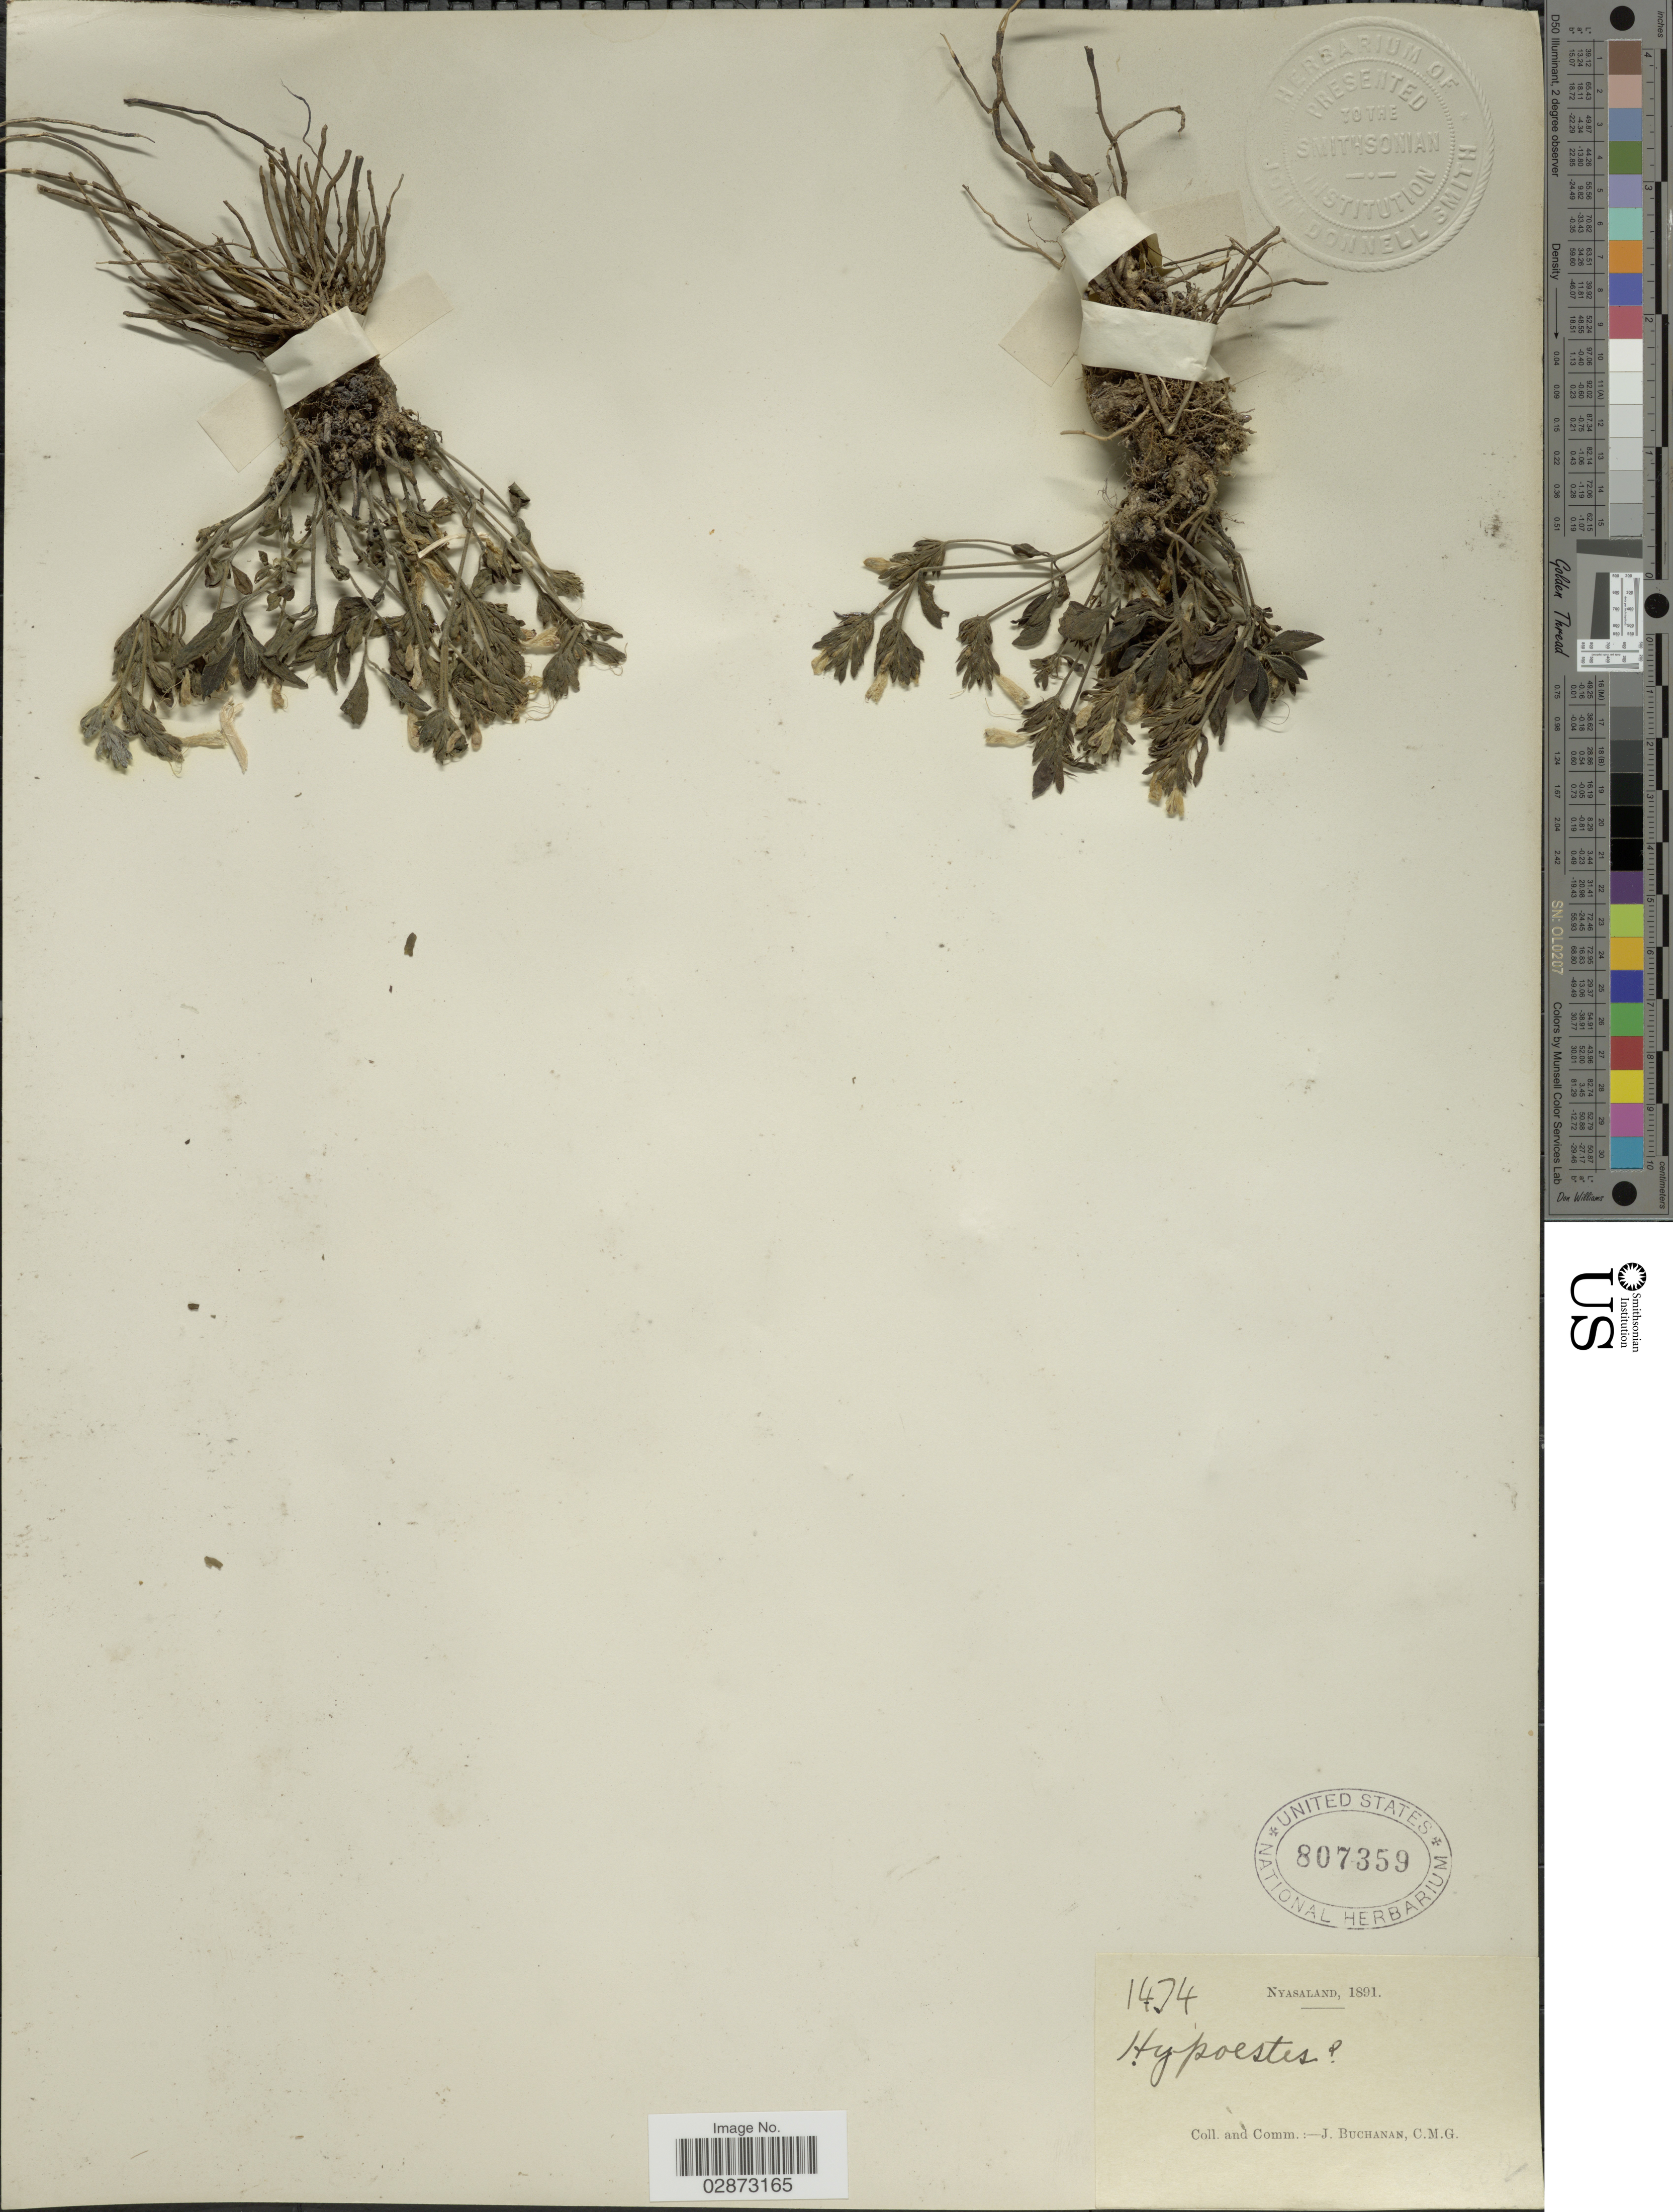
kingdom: Plantae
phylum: Tracheophyta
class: Magnoliopsida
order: Lamiales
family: Acanthaceae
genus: Hypoestes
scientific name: Hypoestes sp.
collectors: J. Buchanan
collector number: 1474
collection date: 1891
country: Malawi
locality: Nyasaland.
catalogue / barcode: US 807359